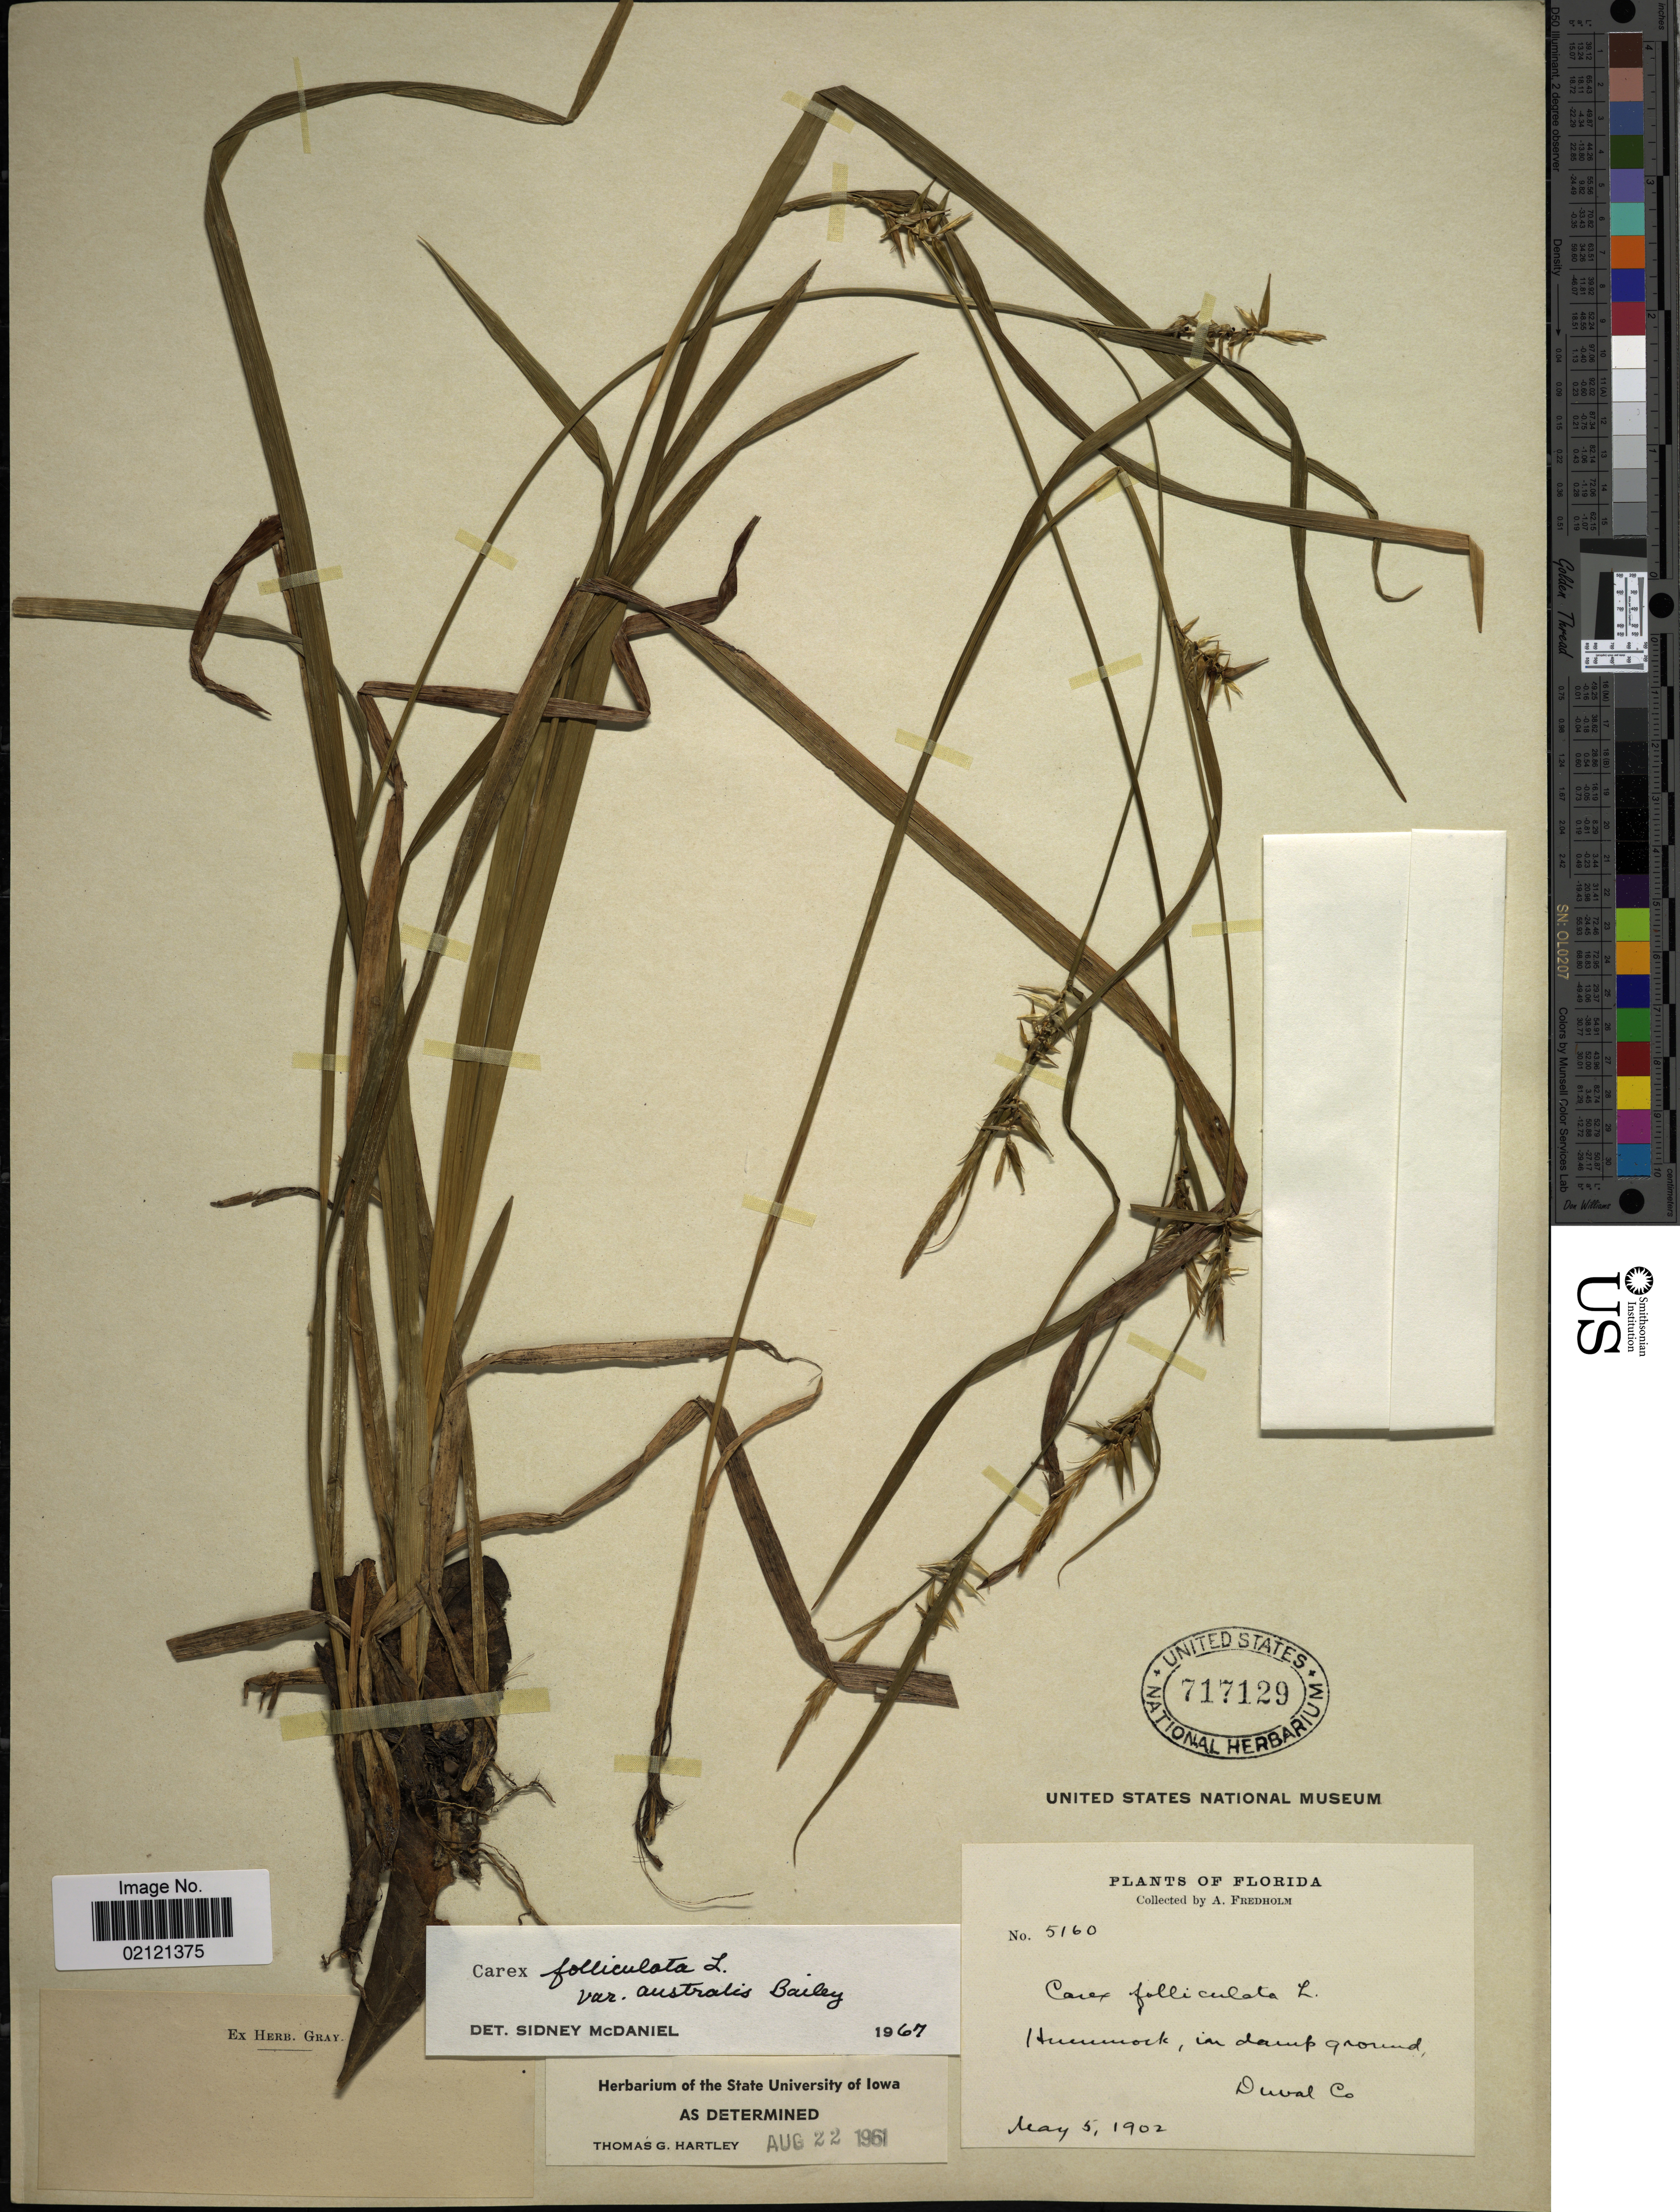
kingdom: Plantae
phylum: Tracheophyta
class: Liliopsida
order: Poales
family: Cyperaceae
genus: Carex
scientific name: Carex lonchocarpa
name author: Willd. ex Spreng.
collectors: A. Fredholm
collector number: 5160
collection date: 1902-05-05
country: United States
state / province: Florida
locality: Hummock, in damp ground, Duval Co.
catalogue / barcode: US 717129